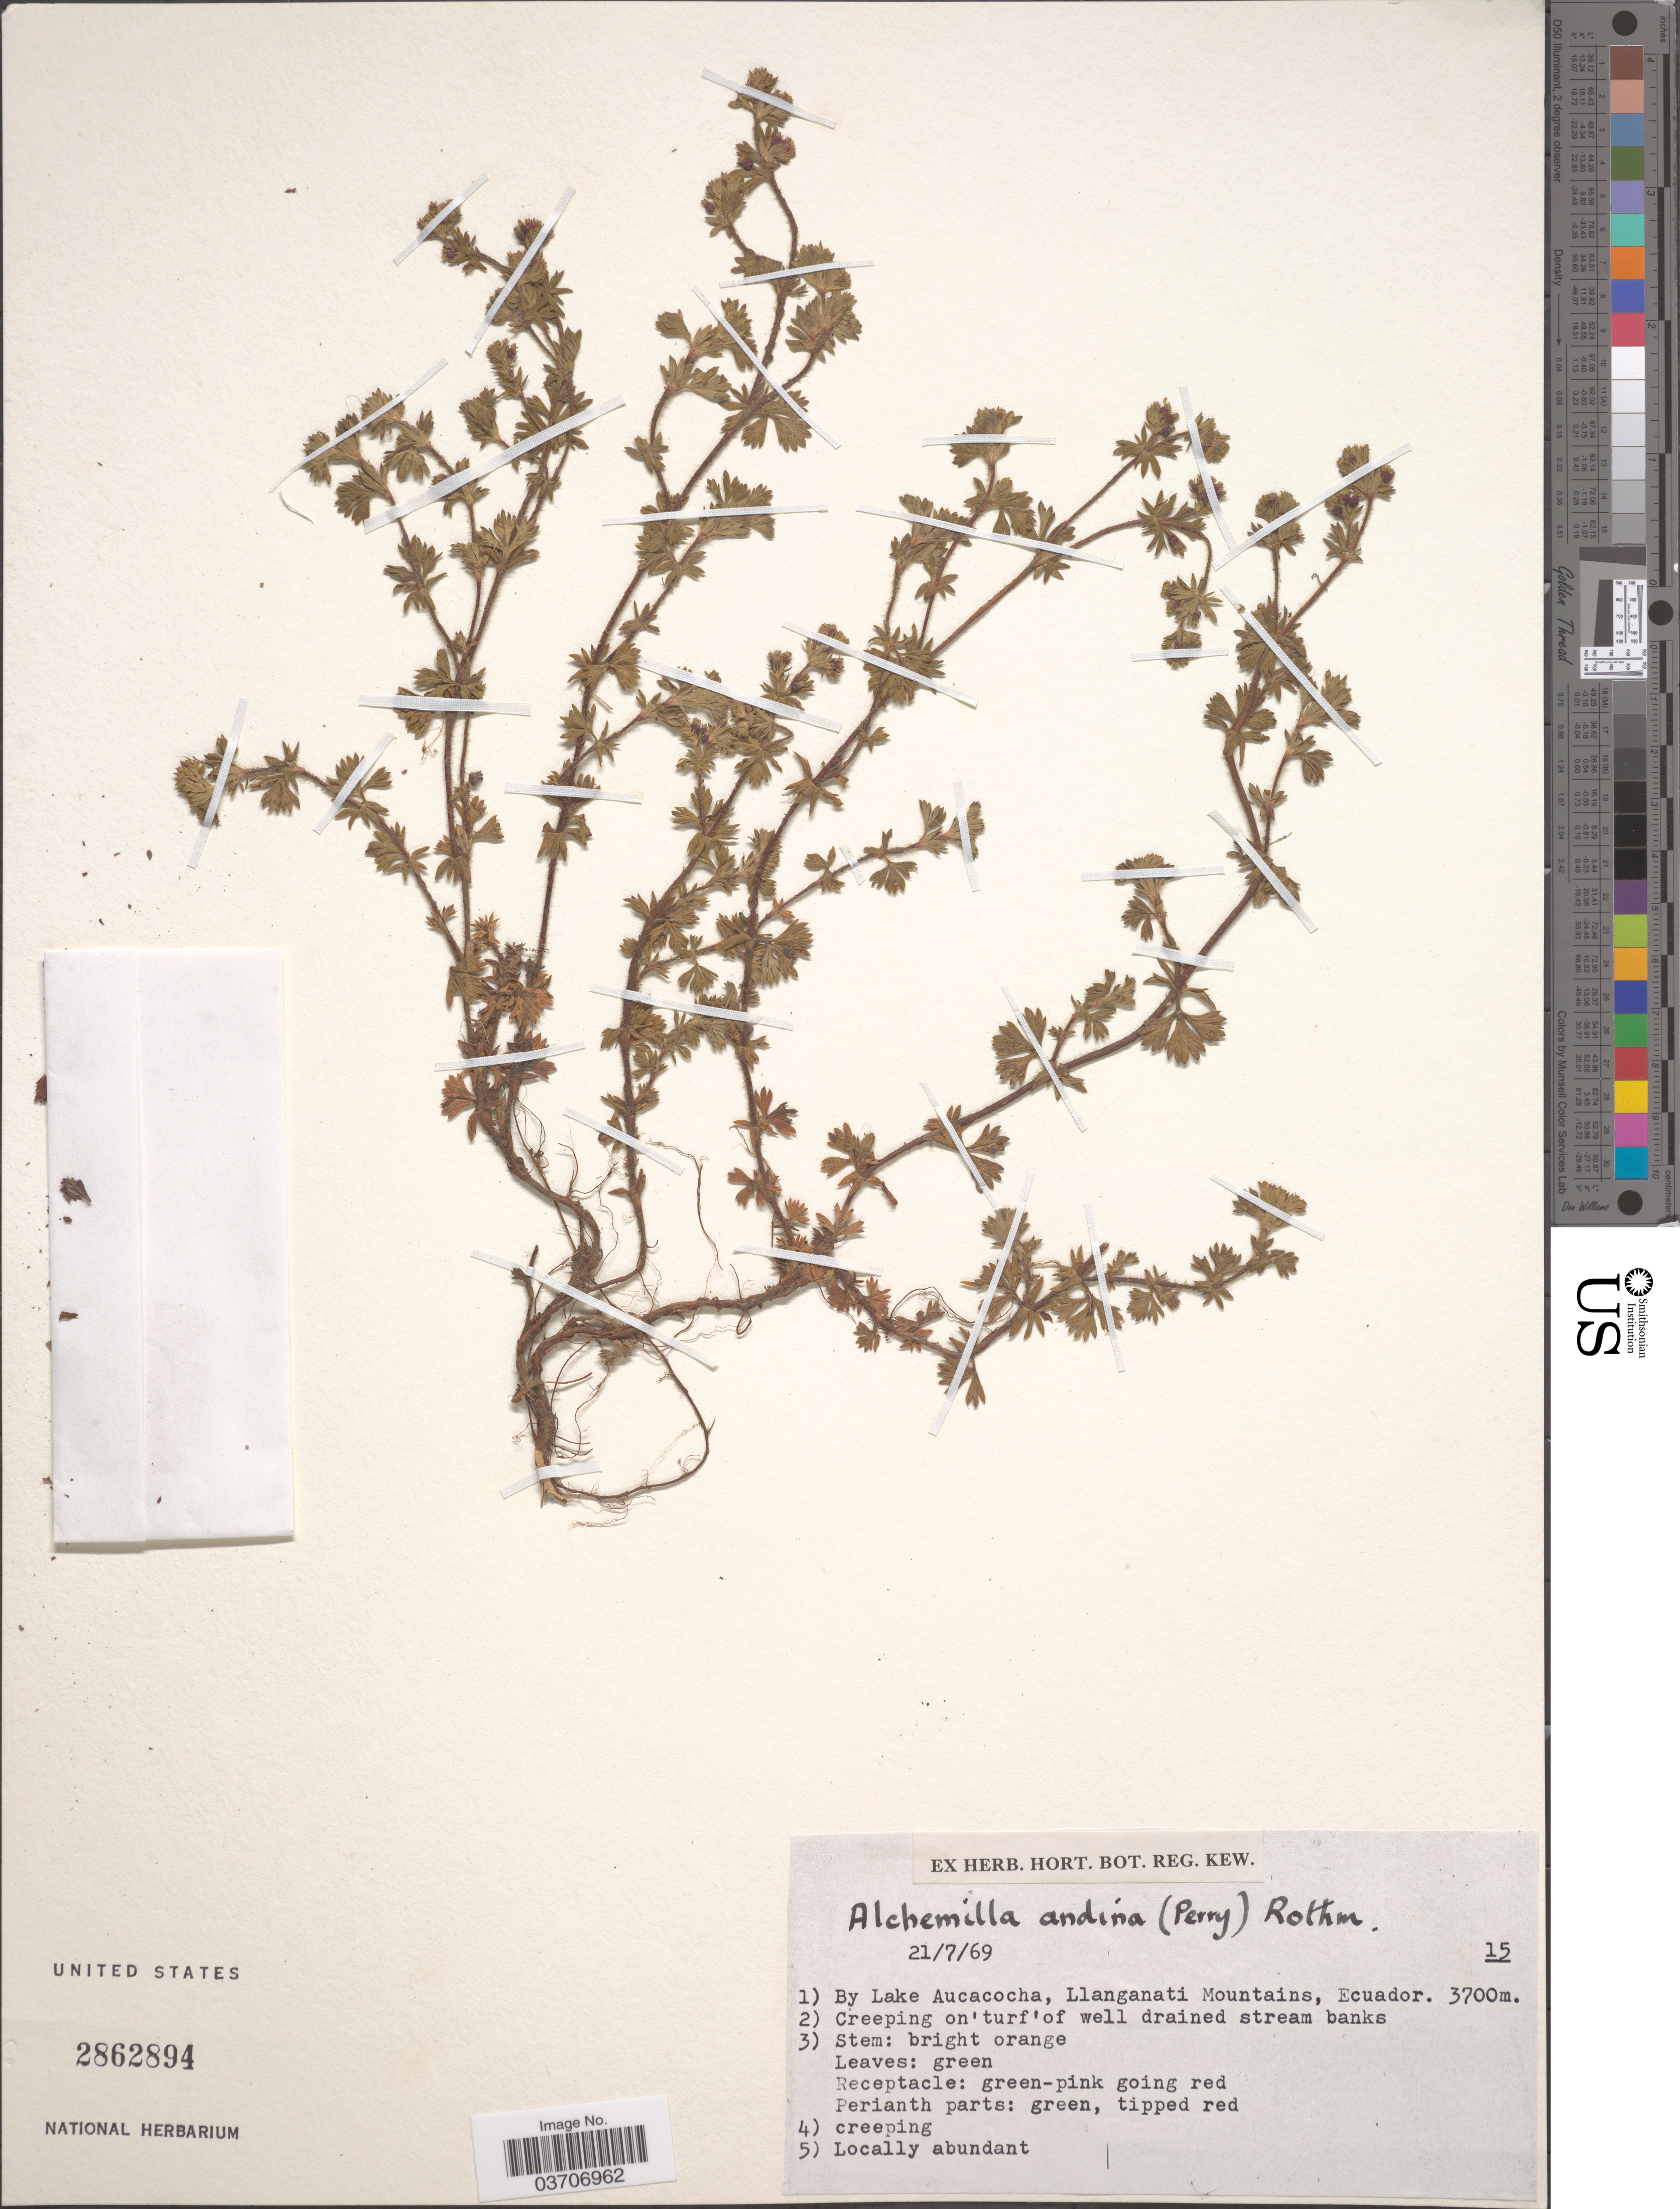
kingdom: Plantae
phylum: Tracheophyta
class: Magnoliopsida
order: Rosales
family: Rosaceae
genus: Lachemilla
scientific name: Lachemilla andina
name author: (L.M. Perry) Rothm.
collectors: ex herb. Hort. Reg. Kew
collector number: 15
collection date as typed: Transcribed d/m/y: 21/7/69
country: Ecuador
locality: By Lake Aucacocha, Llanganati Mountains.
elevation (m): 3700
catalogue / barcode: US 2862894